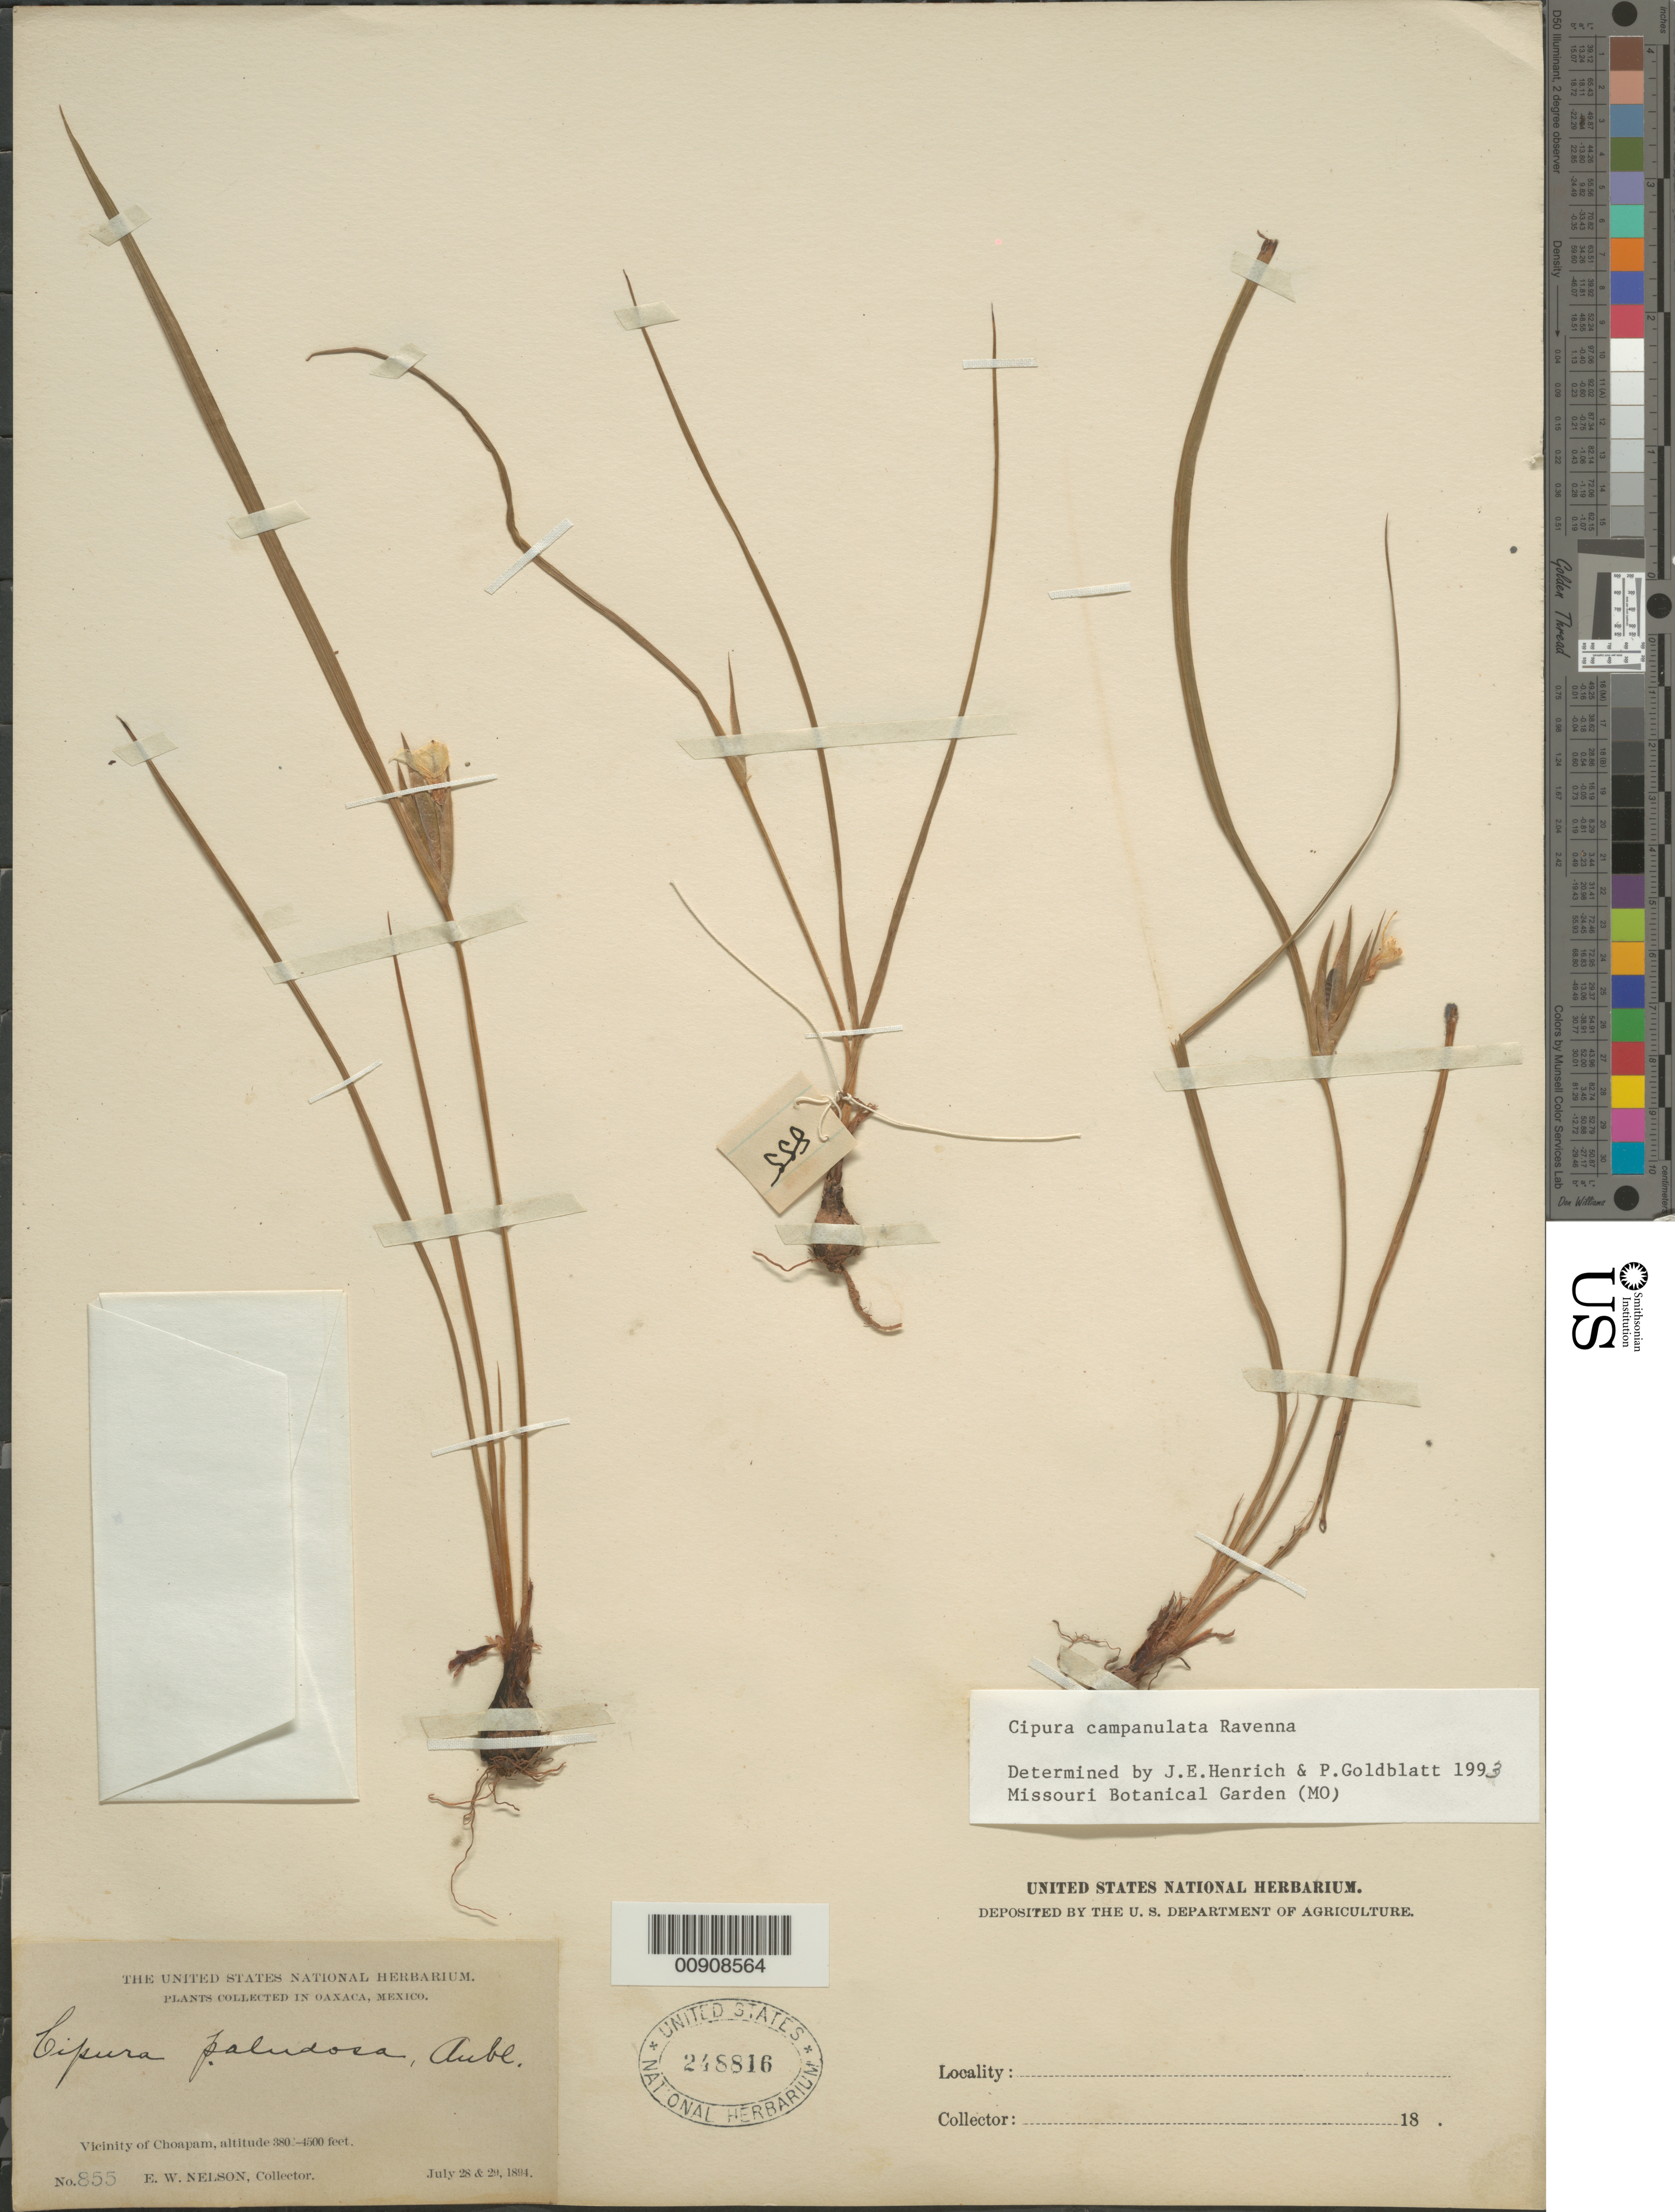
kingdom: Plantae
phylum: Tracheophyta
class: Liliopsida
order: Asparagales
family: Iridaceae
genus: Cipura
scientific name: Cipura campanulata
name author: Ravenna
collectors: E. W. Nelson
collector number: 855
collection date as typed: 28 Jul 1894 to 29 Jul 1894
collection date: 1894-07-28/1894-07-29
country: Mexico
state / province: Oaxaca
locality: Vicinity of Choapam, Oaxaca.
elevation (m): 1158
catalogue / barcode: US 248816